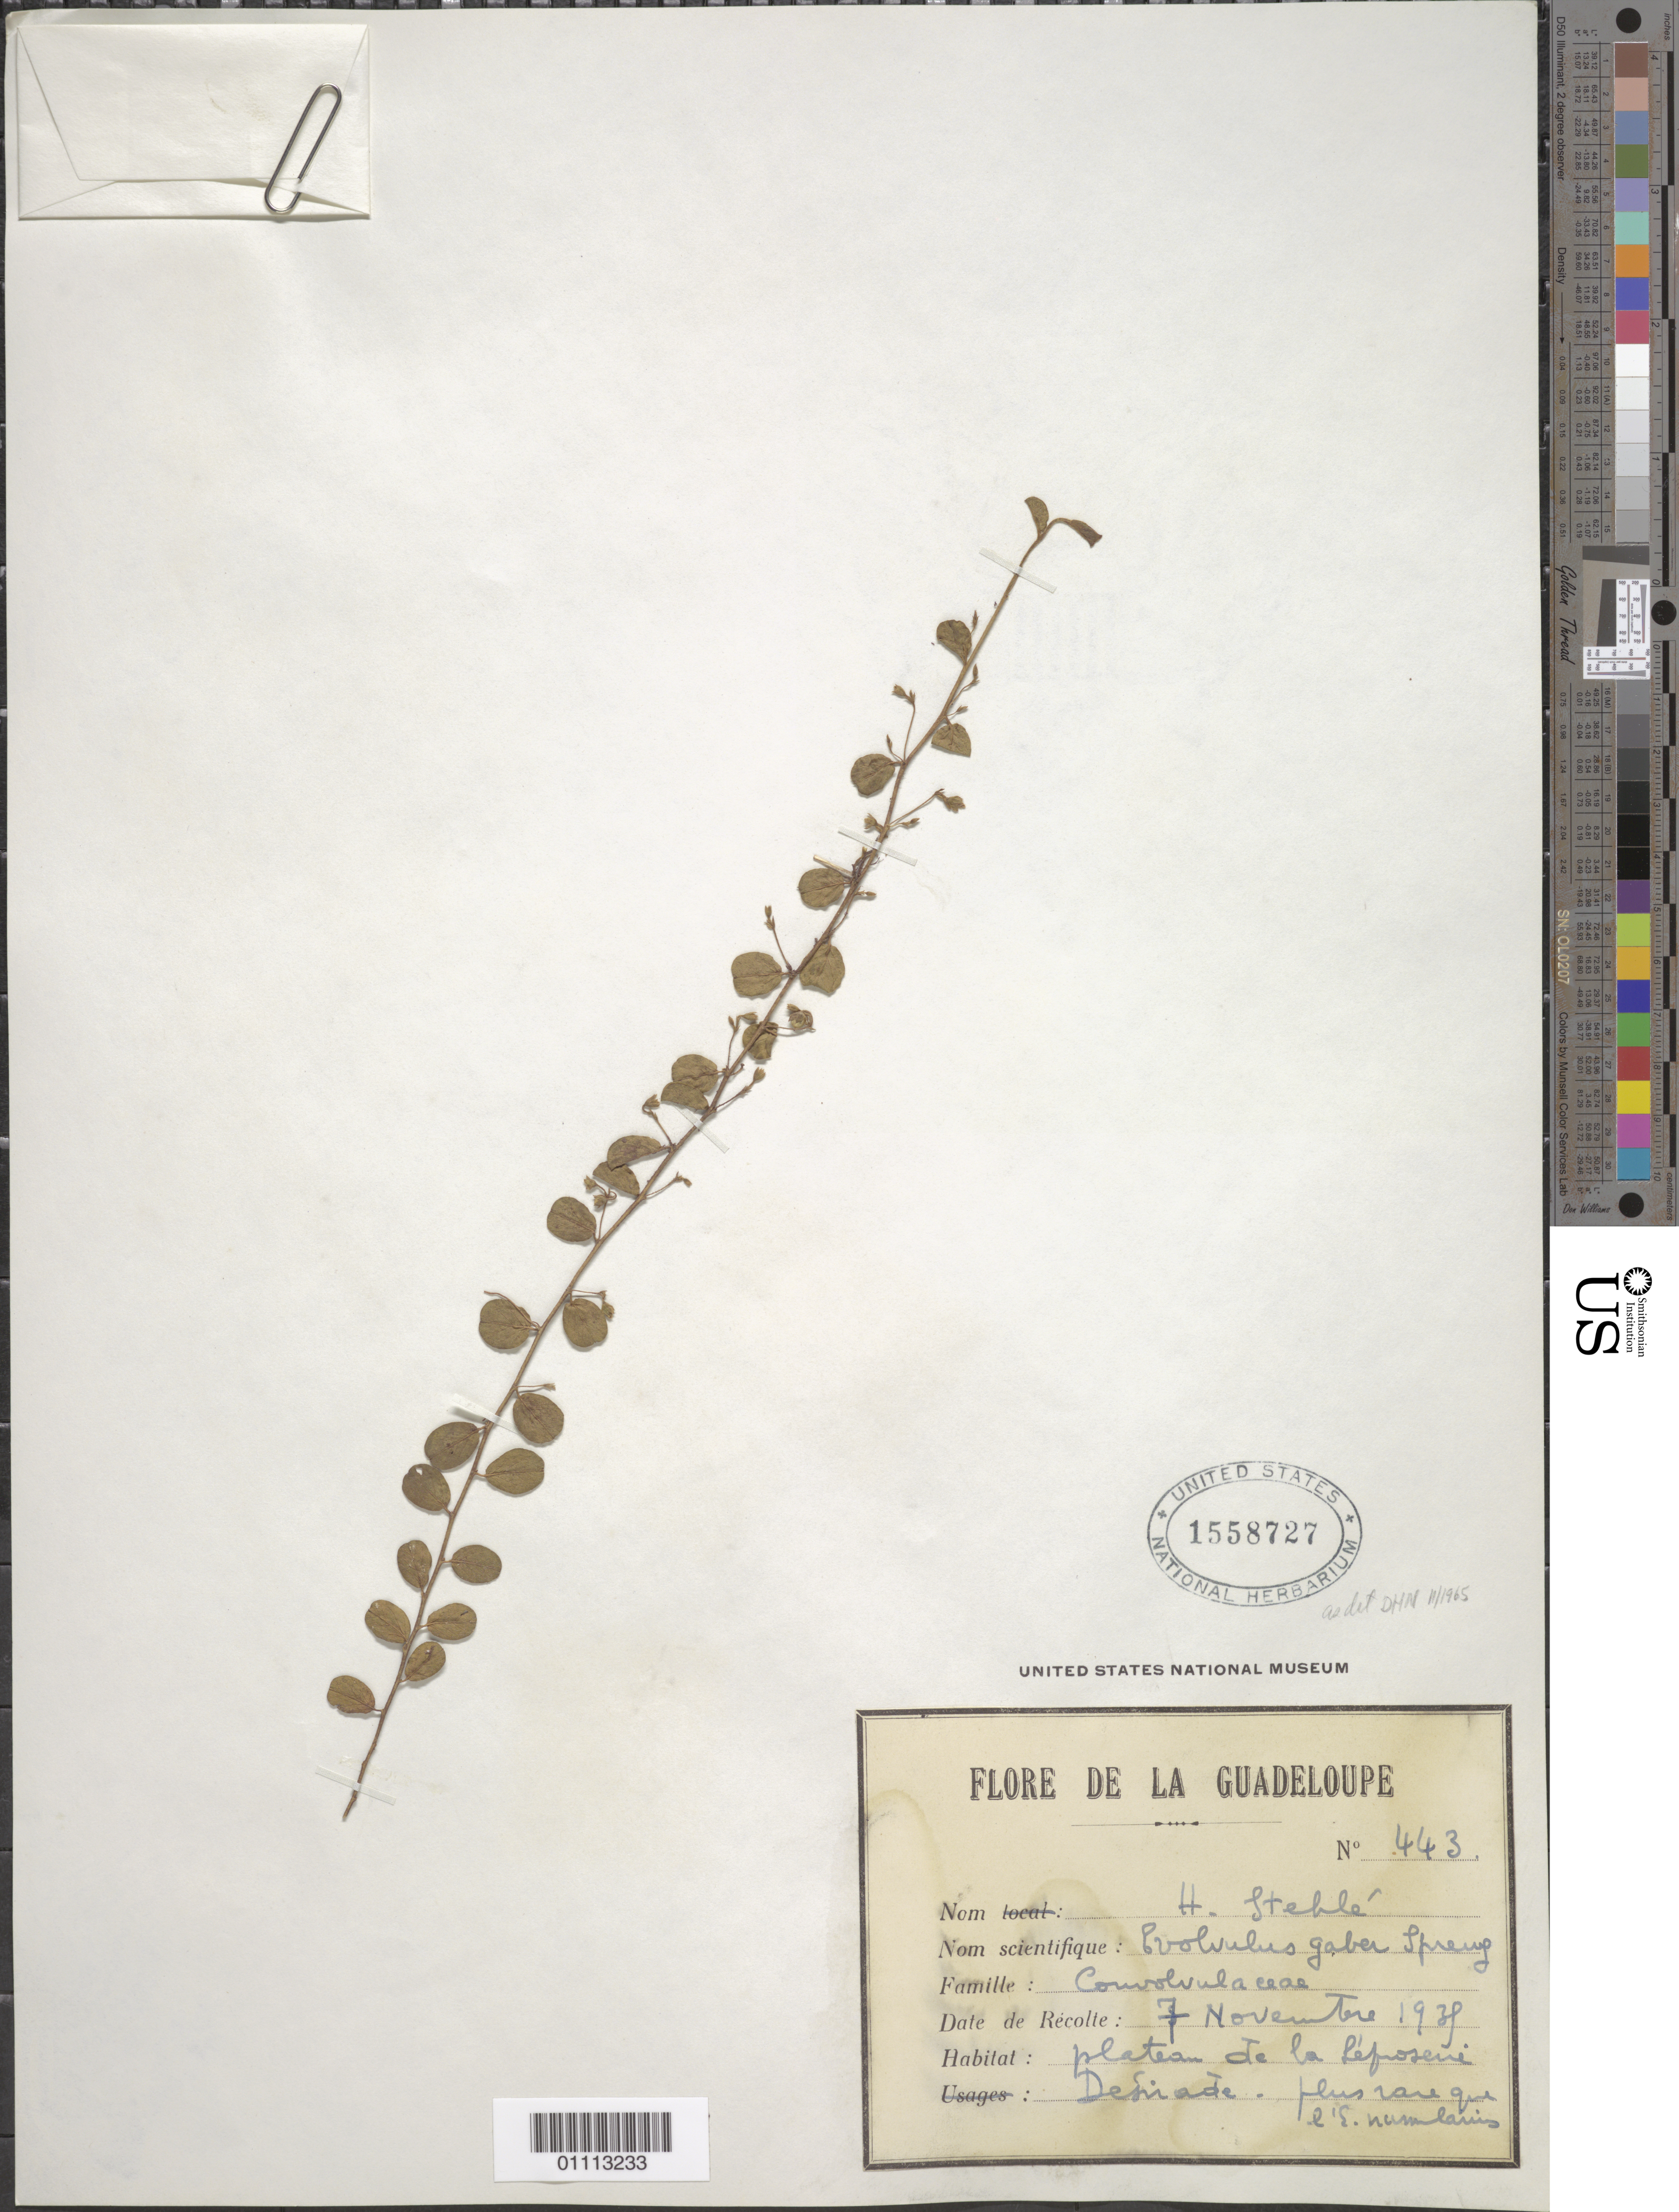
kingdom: Plantae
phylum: Tracheophyta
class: Magnoliopsida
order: Solanales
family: Convolvulaceae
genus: Evolvulus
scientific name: Evolvulus convolvuloides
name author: (Willd. ex Schult.) Stearn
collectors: H. Stehlé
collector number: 443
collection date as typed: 07 Nov 1938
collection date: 1938-11-07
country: Guadeloupe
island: La Désirade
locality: Plateau de la L'efroseri.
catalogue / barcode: US 1558727